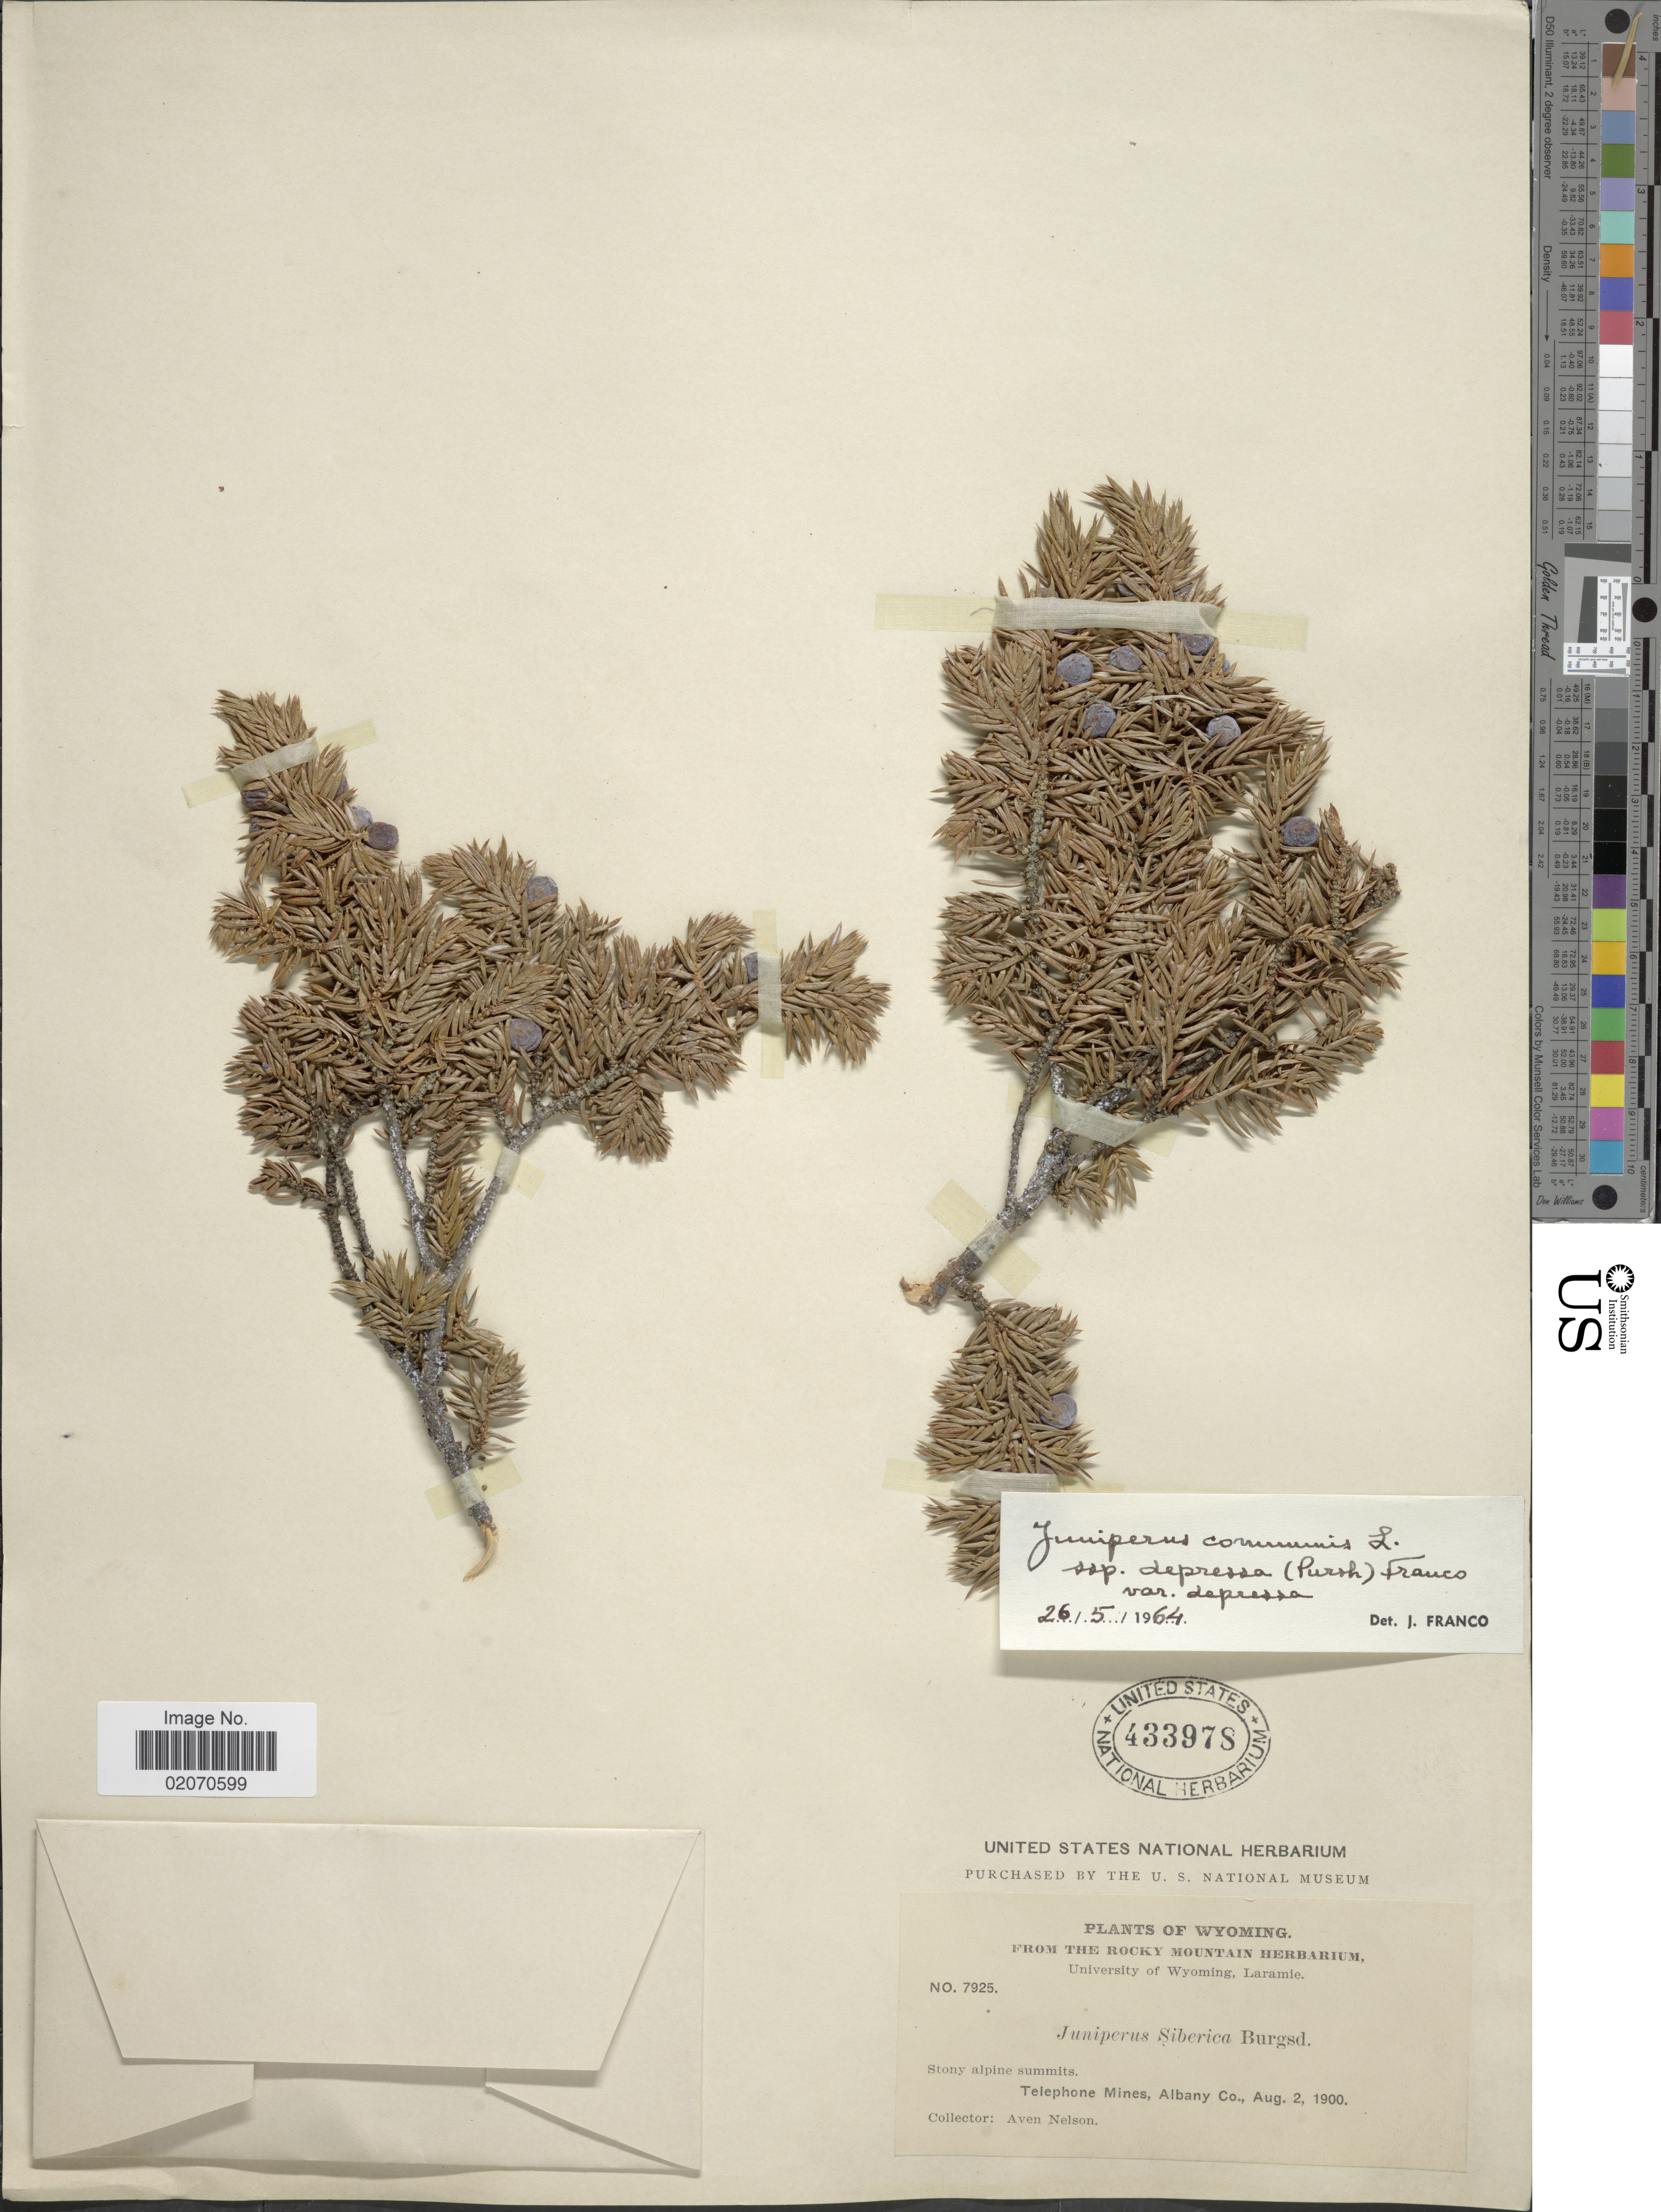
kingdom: Plantae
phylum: Tracheophyta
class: Pinopsida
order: Pinales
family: Cupressaceae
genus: Juniperus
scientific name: Juniperus communis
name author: L.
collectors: A. Nelson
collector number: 7925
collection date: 1900-08-02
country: United States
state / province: Wyoming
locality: Telephone Mines, Albany Co,.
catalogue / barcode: US 433978